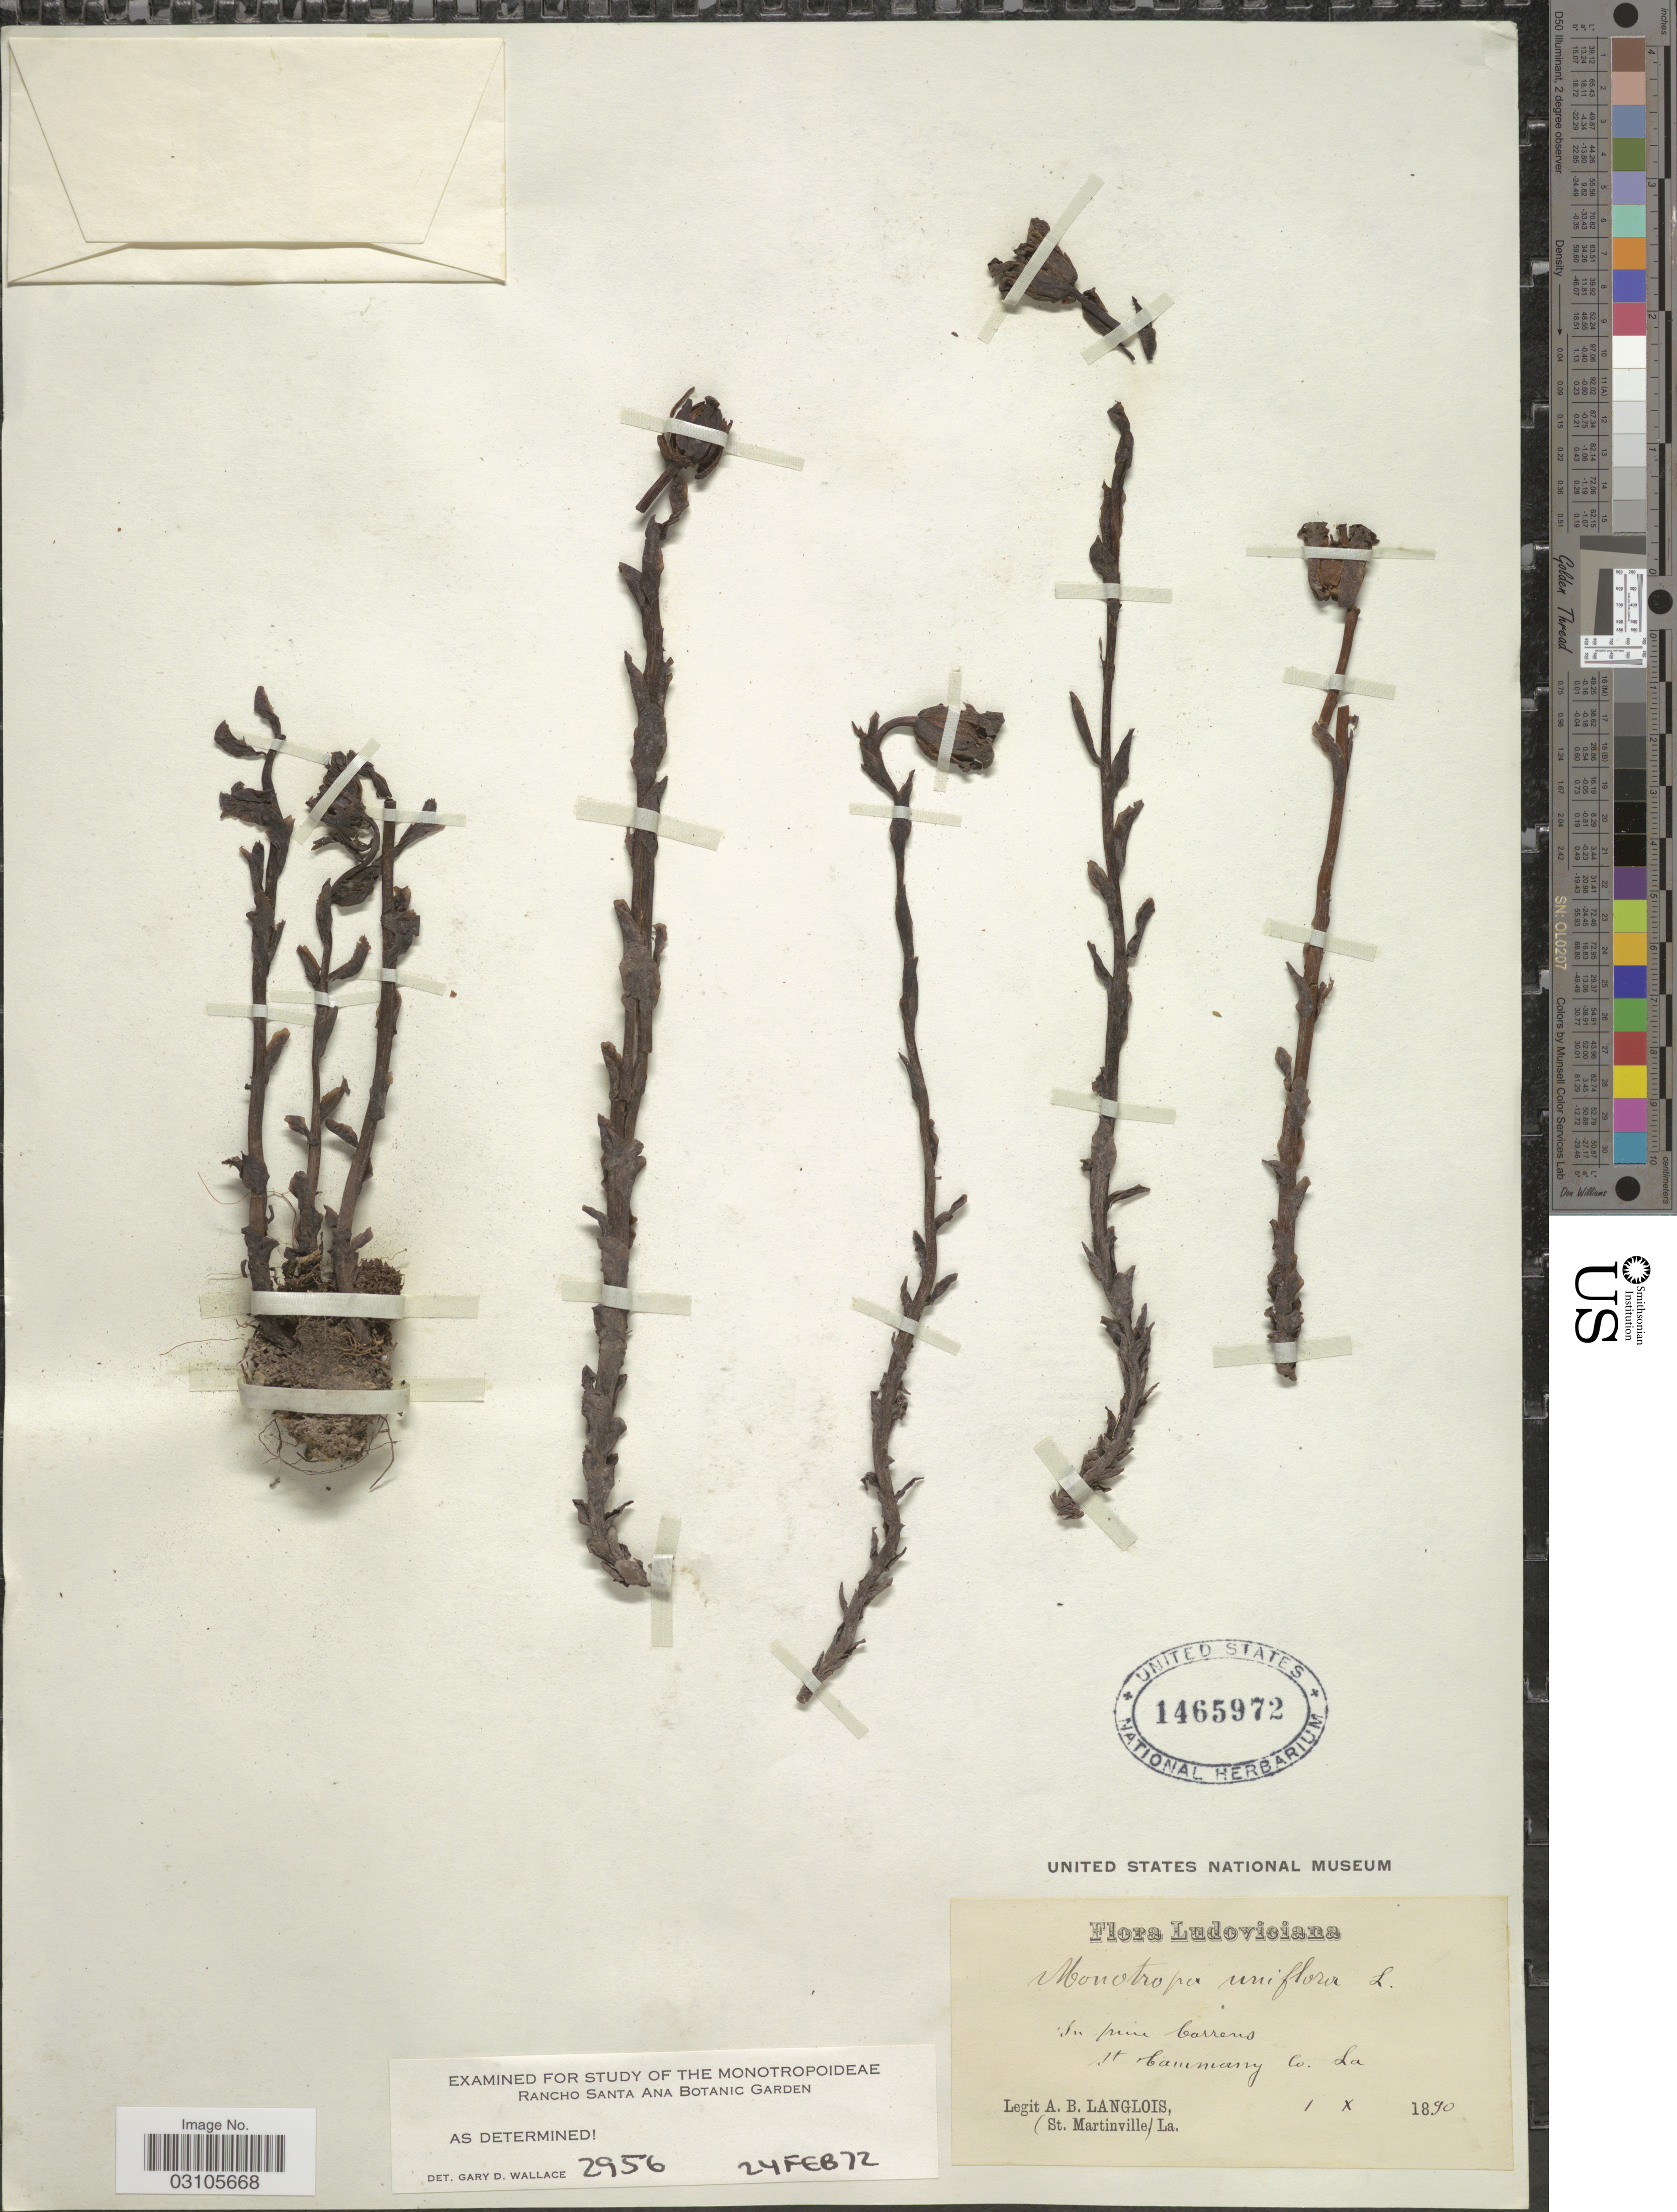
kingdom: Plantae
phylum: Tracheophyta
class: Magnoliopsida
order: Ericales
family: Ericaceae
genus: Monotropa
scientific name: Monotropa uniflora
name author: L.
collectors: A. Langlois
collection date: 1890-10-01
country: United States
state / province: Louisiana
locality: St Tammany Co.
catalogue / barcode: US 1465972